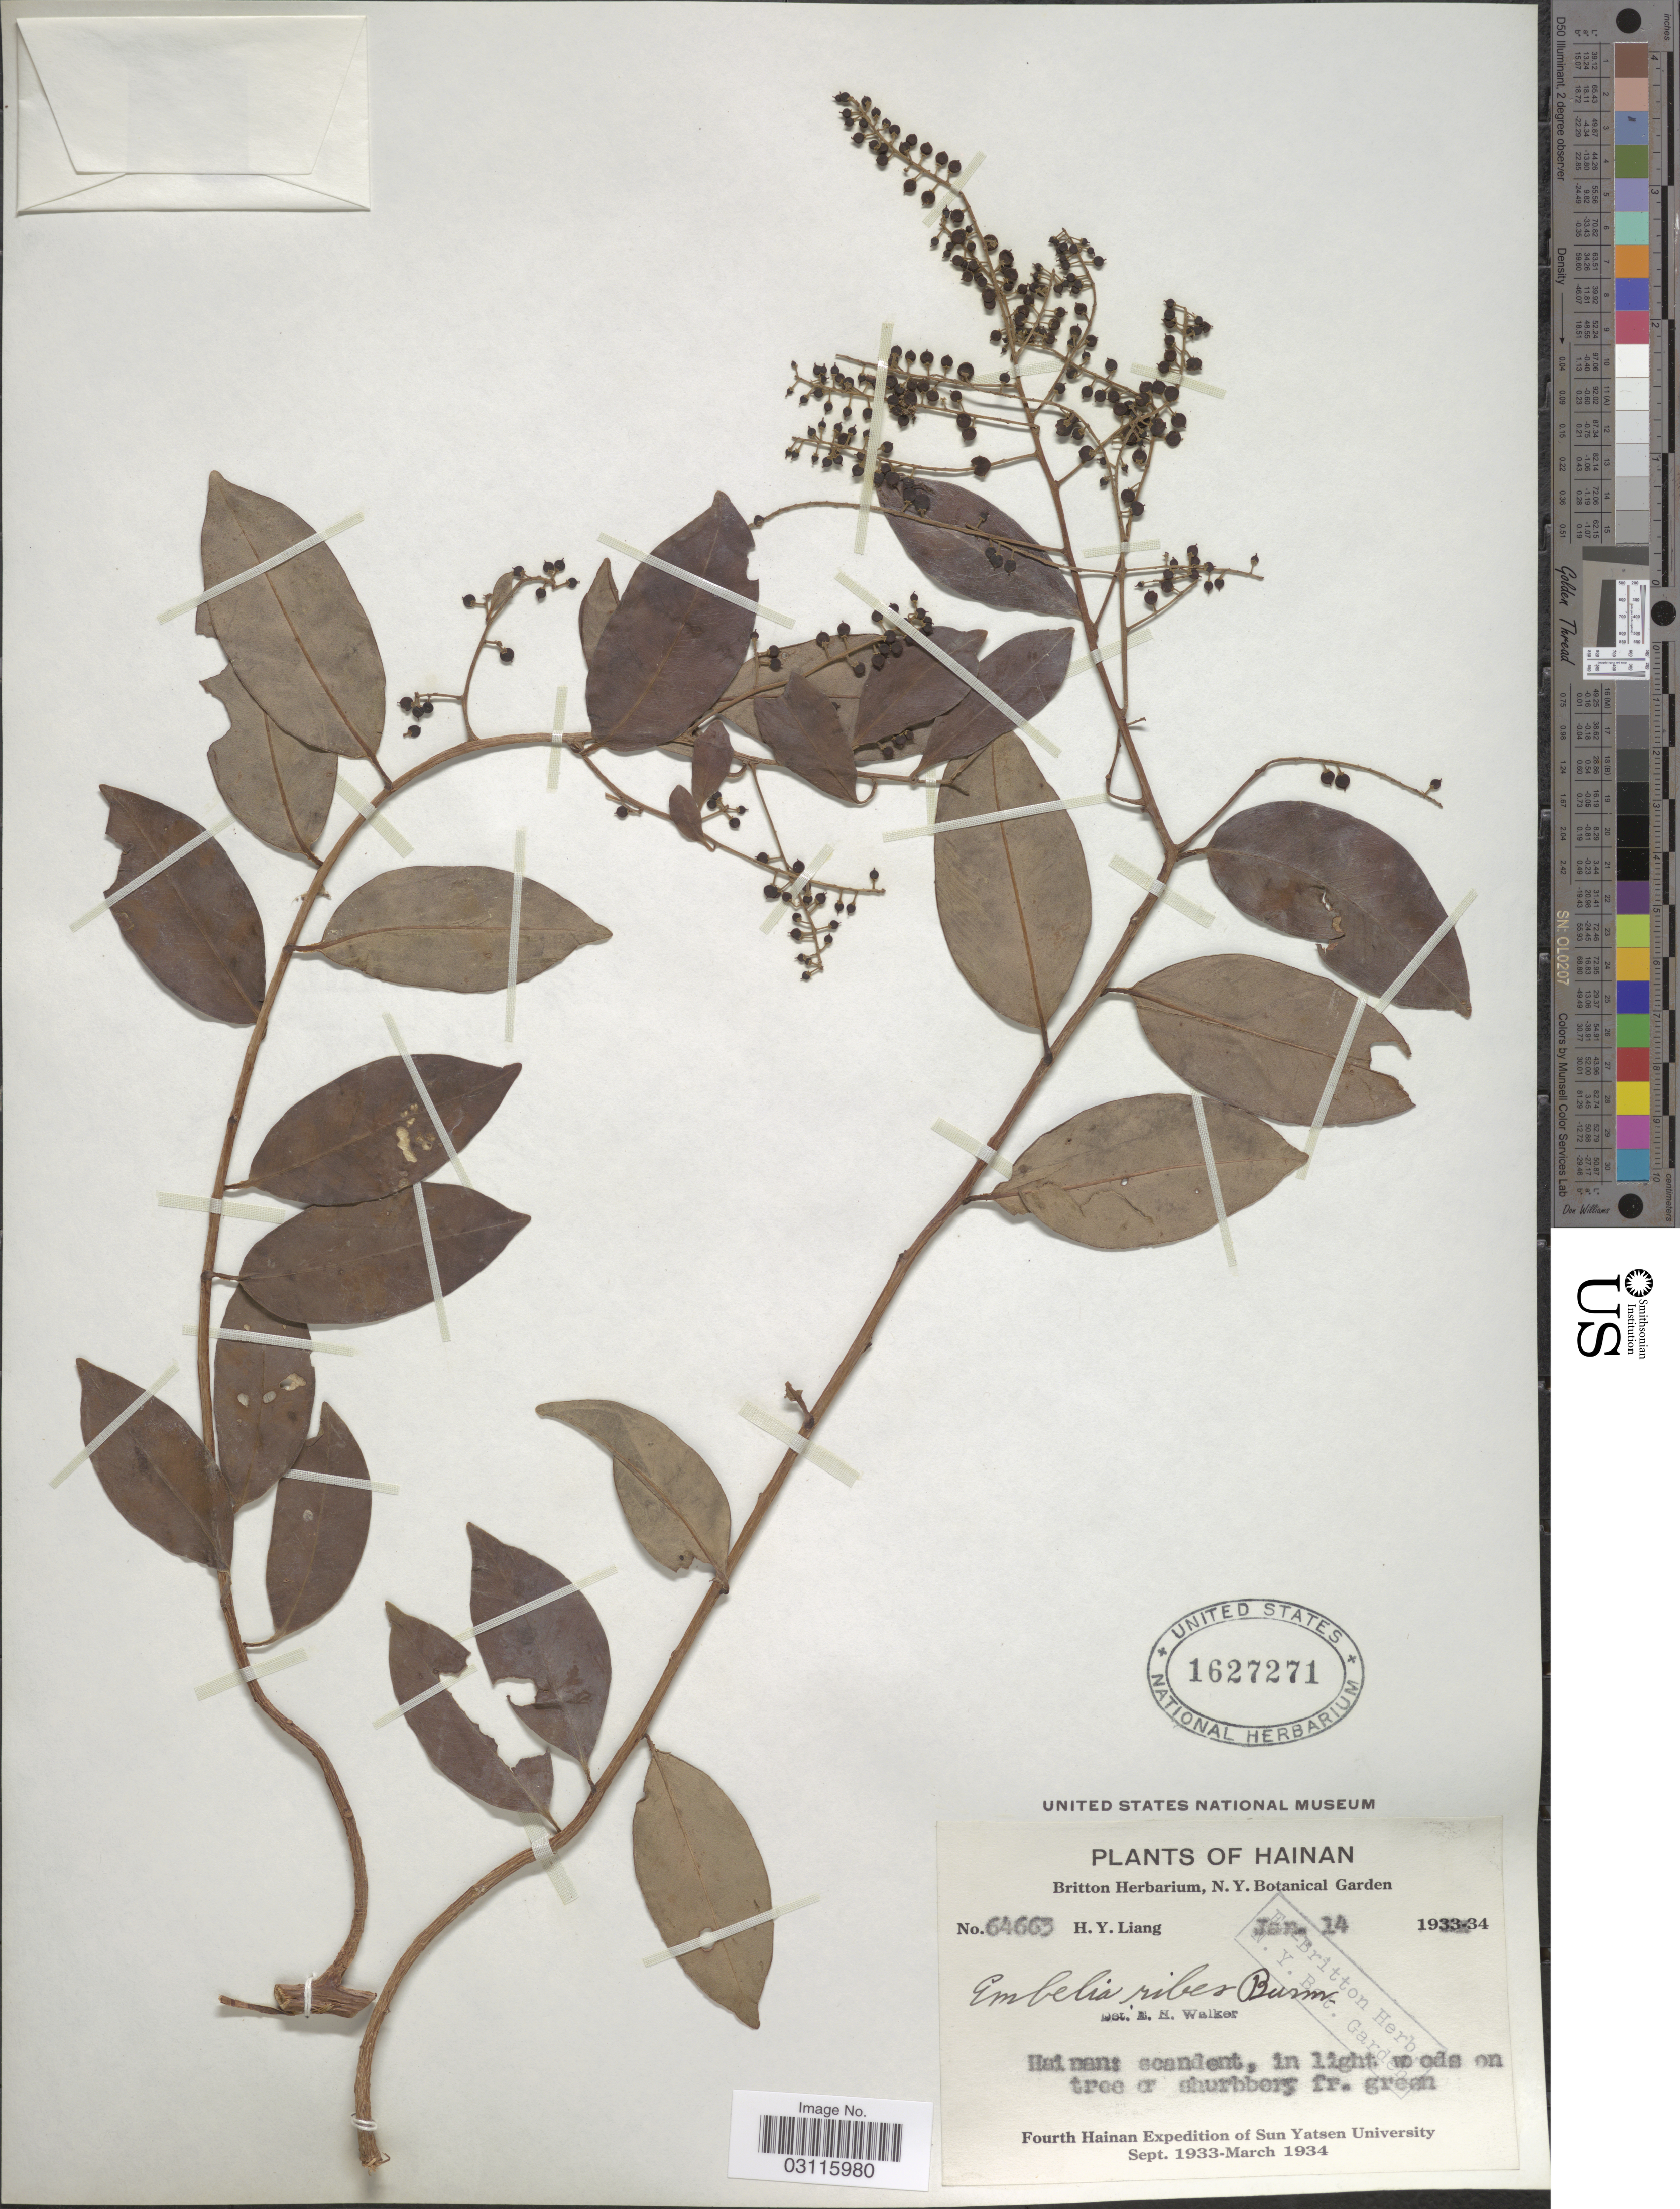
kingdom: Plantae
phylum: Tracheophyta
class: Magnoliopsida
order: Ericales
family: Primulaceae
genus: Embelia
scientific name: Embelia ribes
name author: Burm. f.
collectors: H. Y. Liang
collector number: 64663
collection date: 1934-01-14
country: China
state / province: Hainan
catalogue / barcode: US 1627271